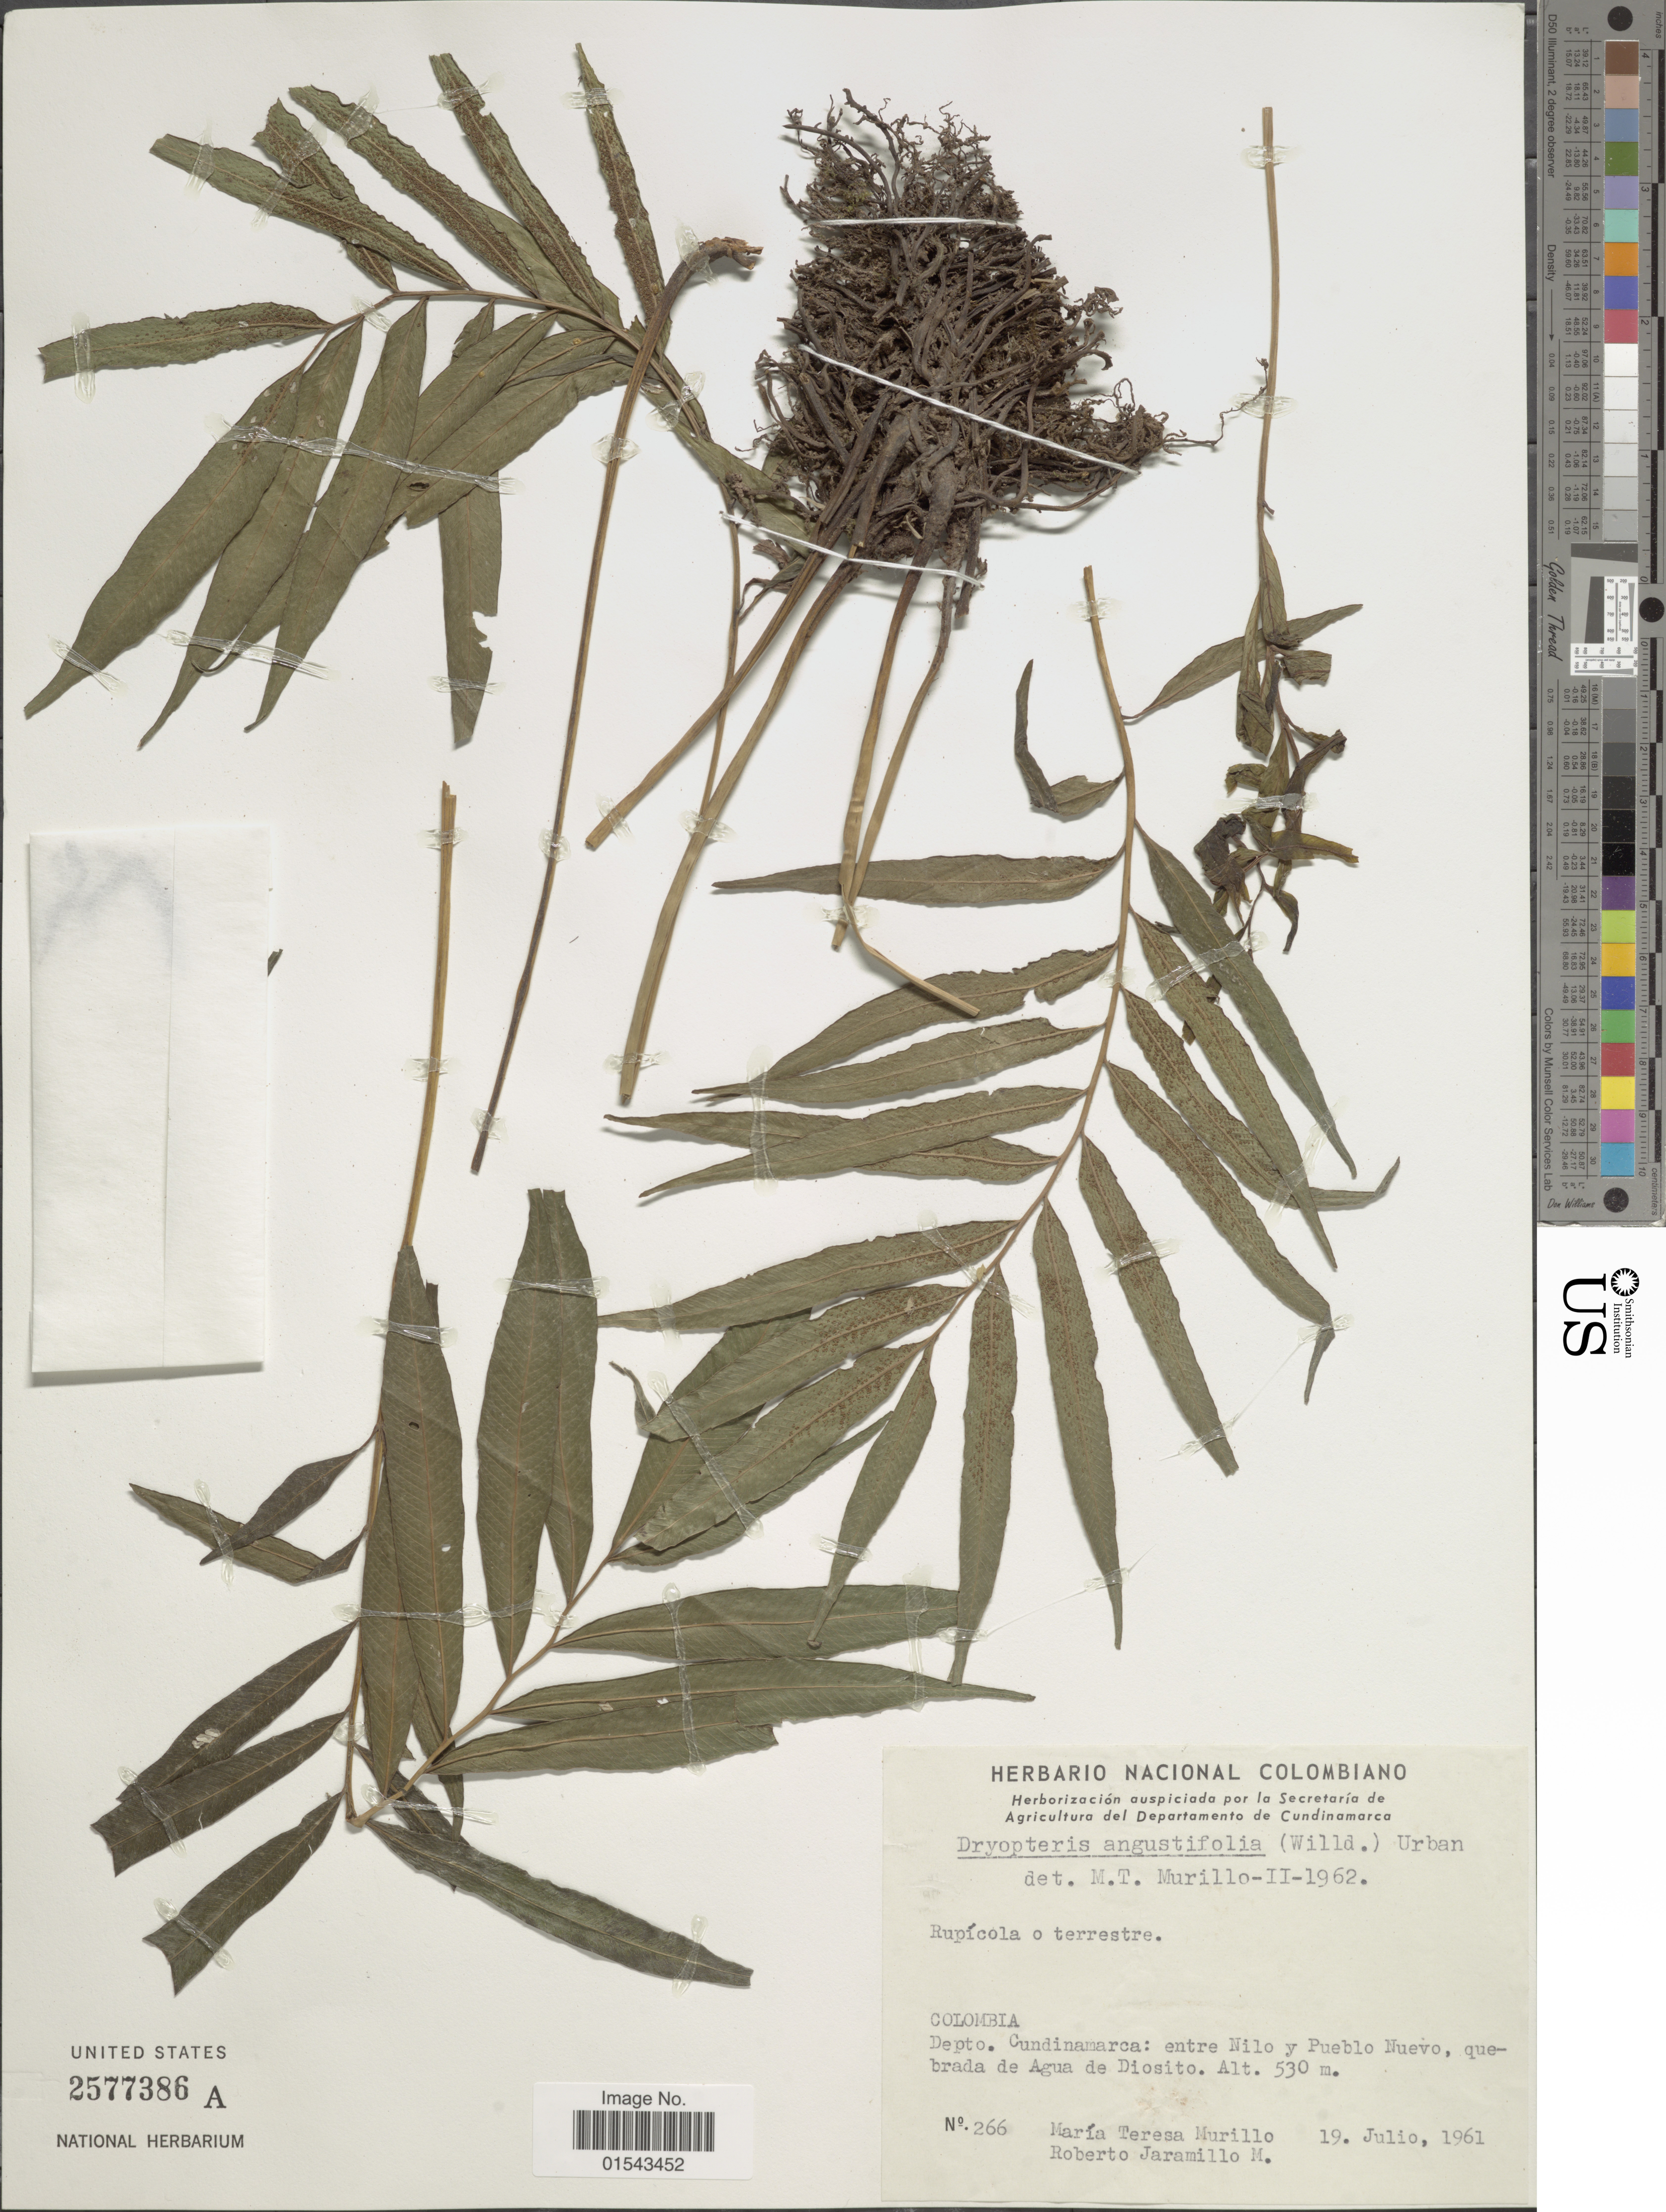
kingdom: Plantae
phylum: Tracheophyta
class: Polypodiopsida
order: Polypodiales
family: Thelypteridaceae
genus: Meniscium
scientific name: Meniscium angustifolium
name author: Willd.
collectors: M. Murillo & R. Jaramillo M.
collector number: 266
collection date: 1961-07-19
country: Colombia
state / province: Cundinamarca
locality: Entre Nilo y Pueblo Nuevo, quebrada de Agua de Diosito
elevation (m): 530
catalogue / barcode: US 2577386A